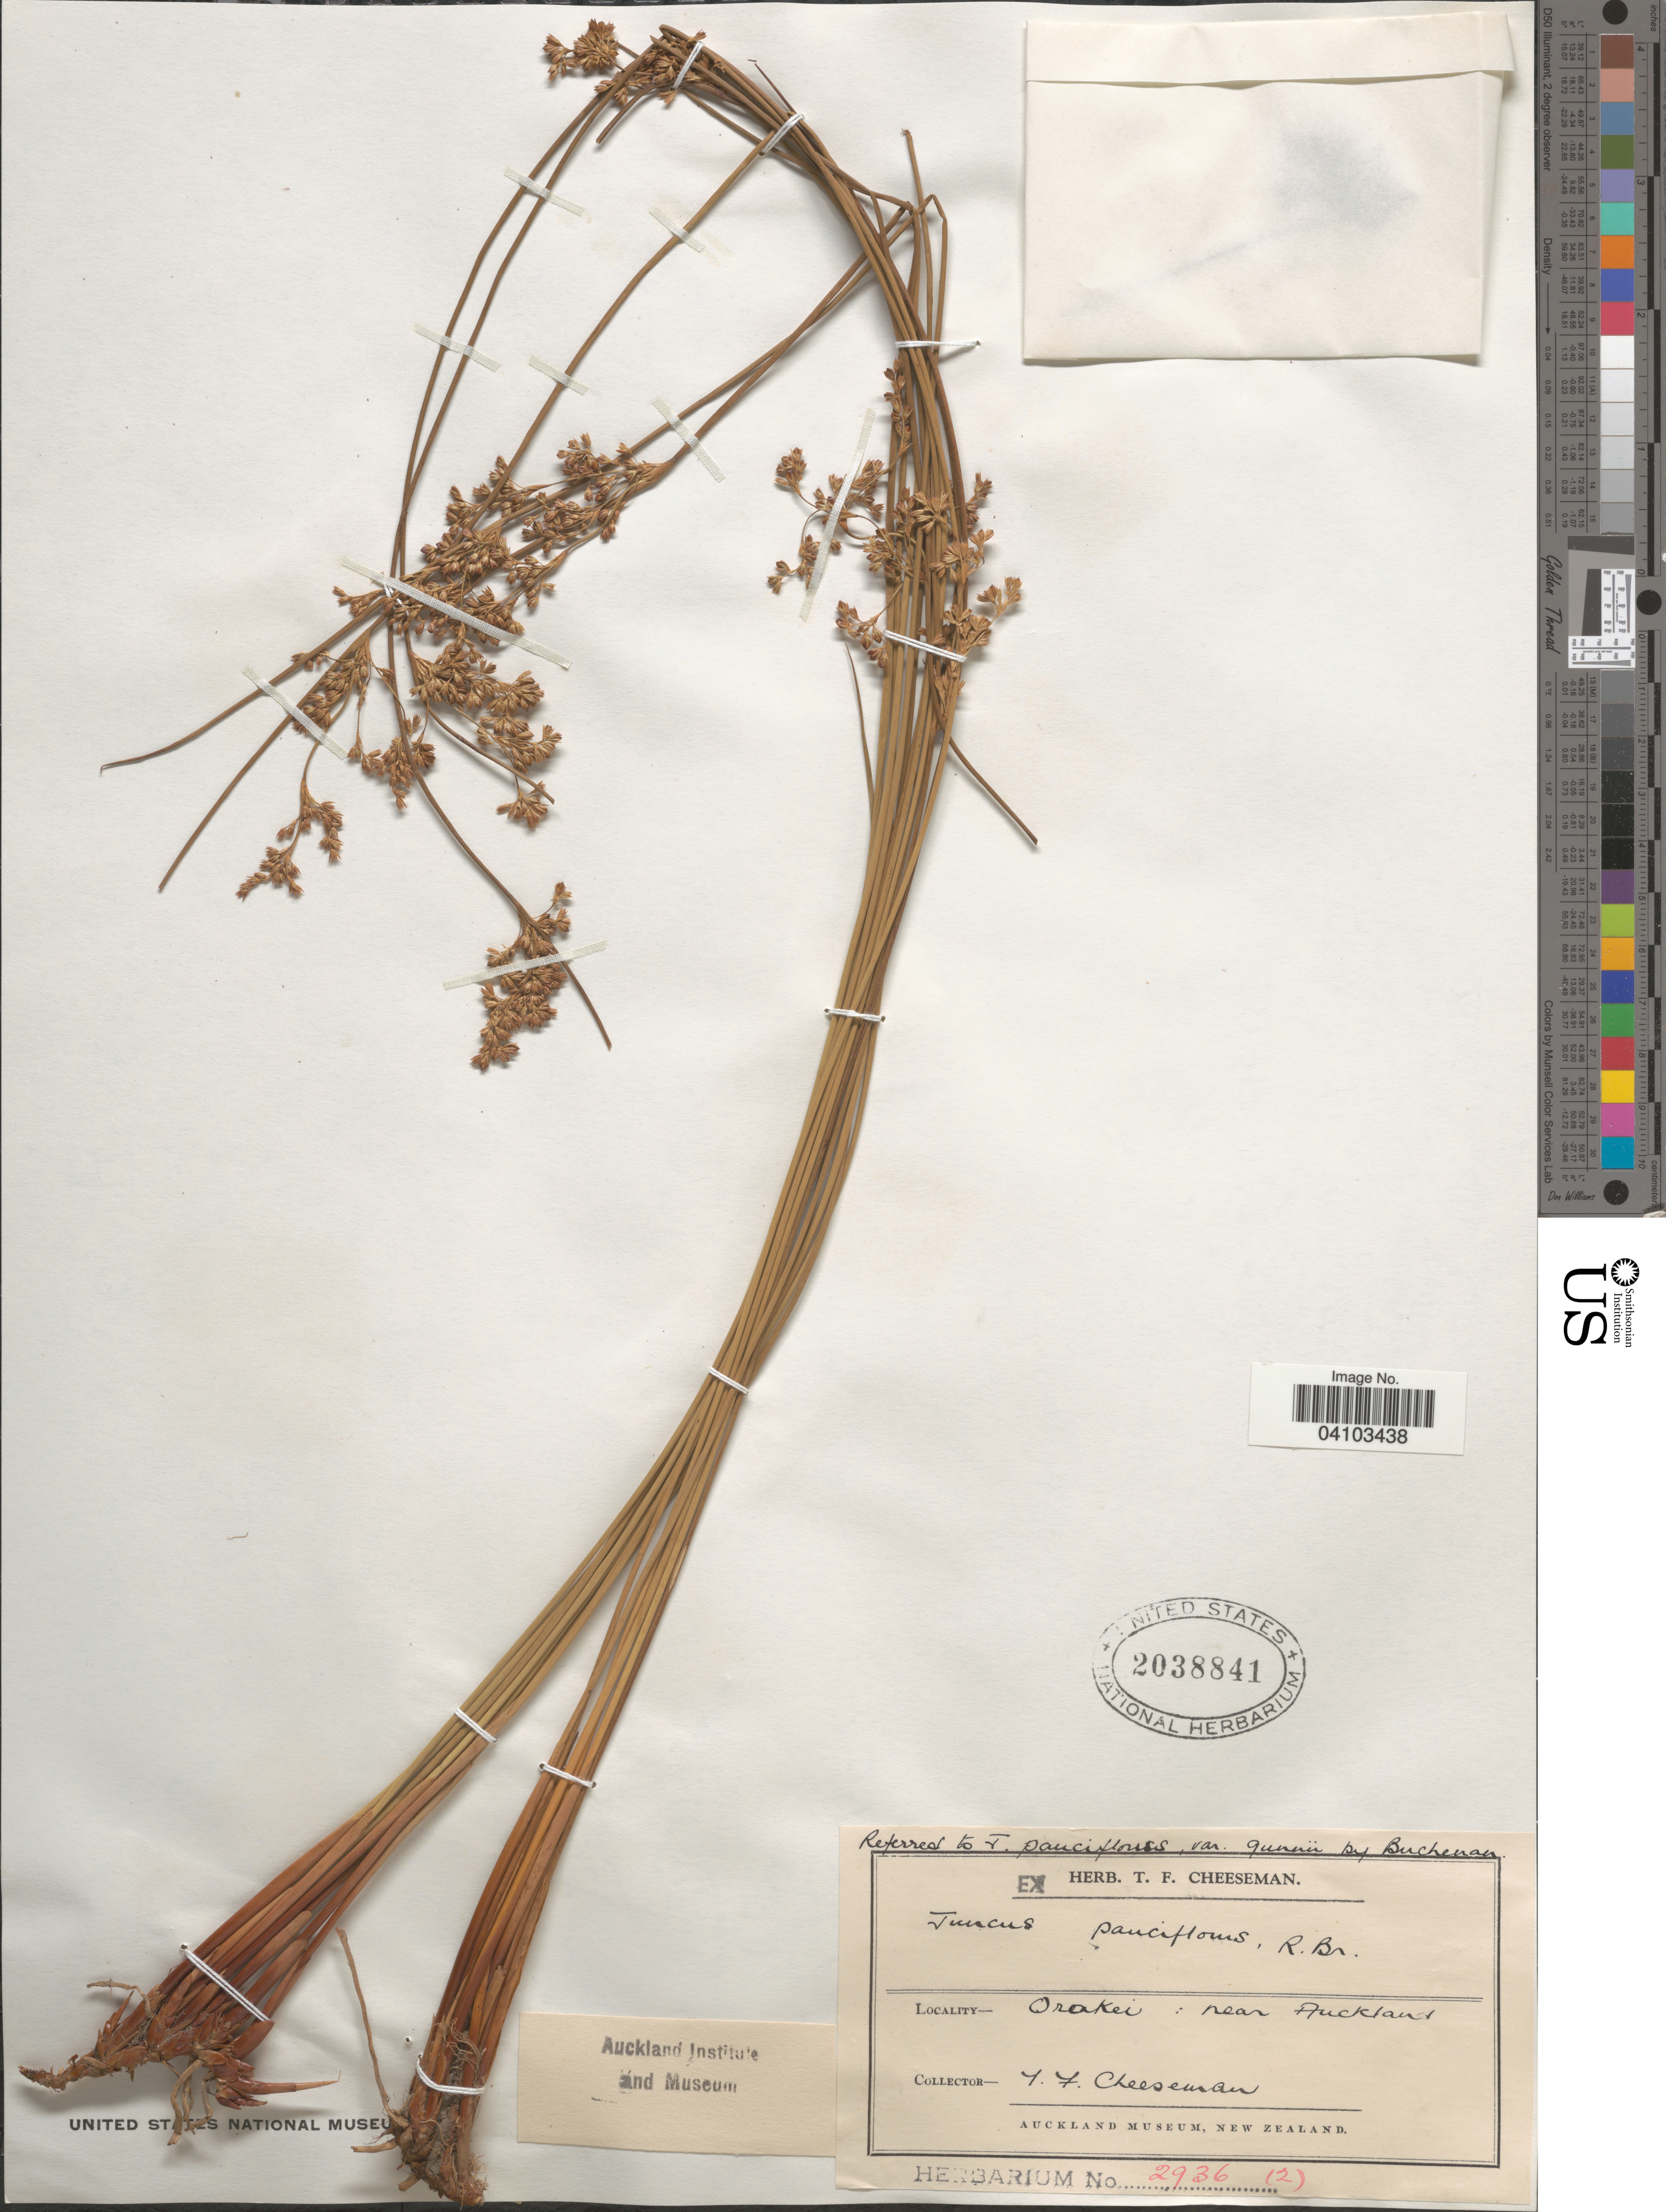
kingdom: Plantae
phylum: Tracheophyta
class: Liliopsida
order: Poales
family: Juncaceae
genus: Juncus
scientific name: Juncus pauciflorus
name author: R. Br.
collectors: T. F. Cheeseman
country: New Zealand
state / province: Auckland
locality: Orakei : near Auckland.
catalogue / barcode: US 2038841